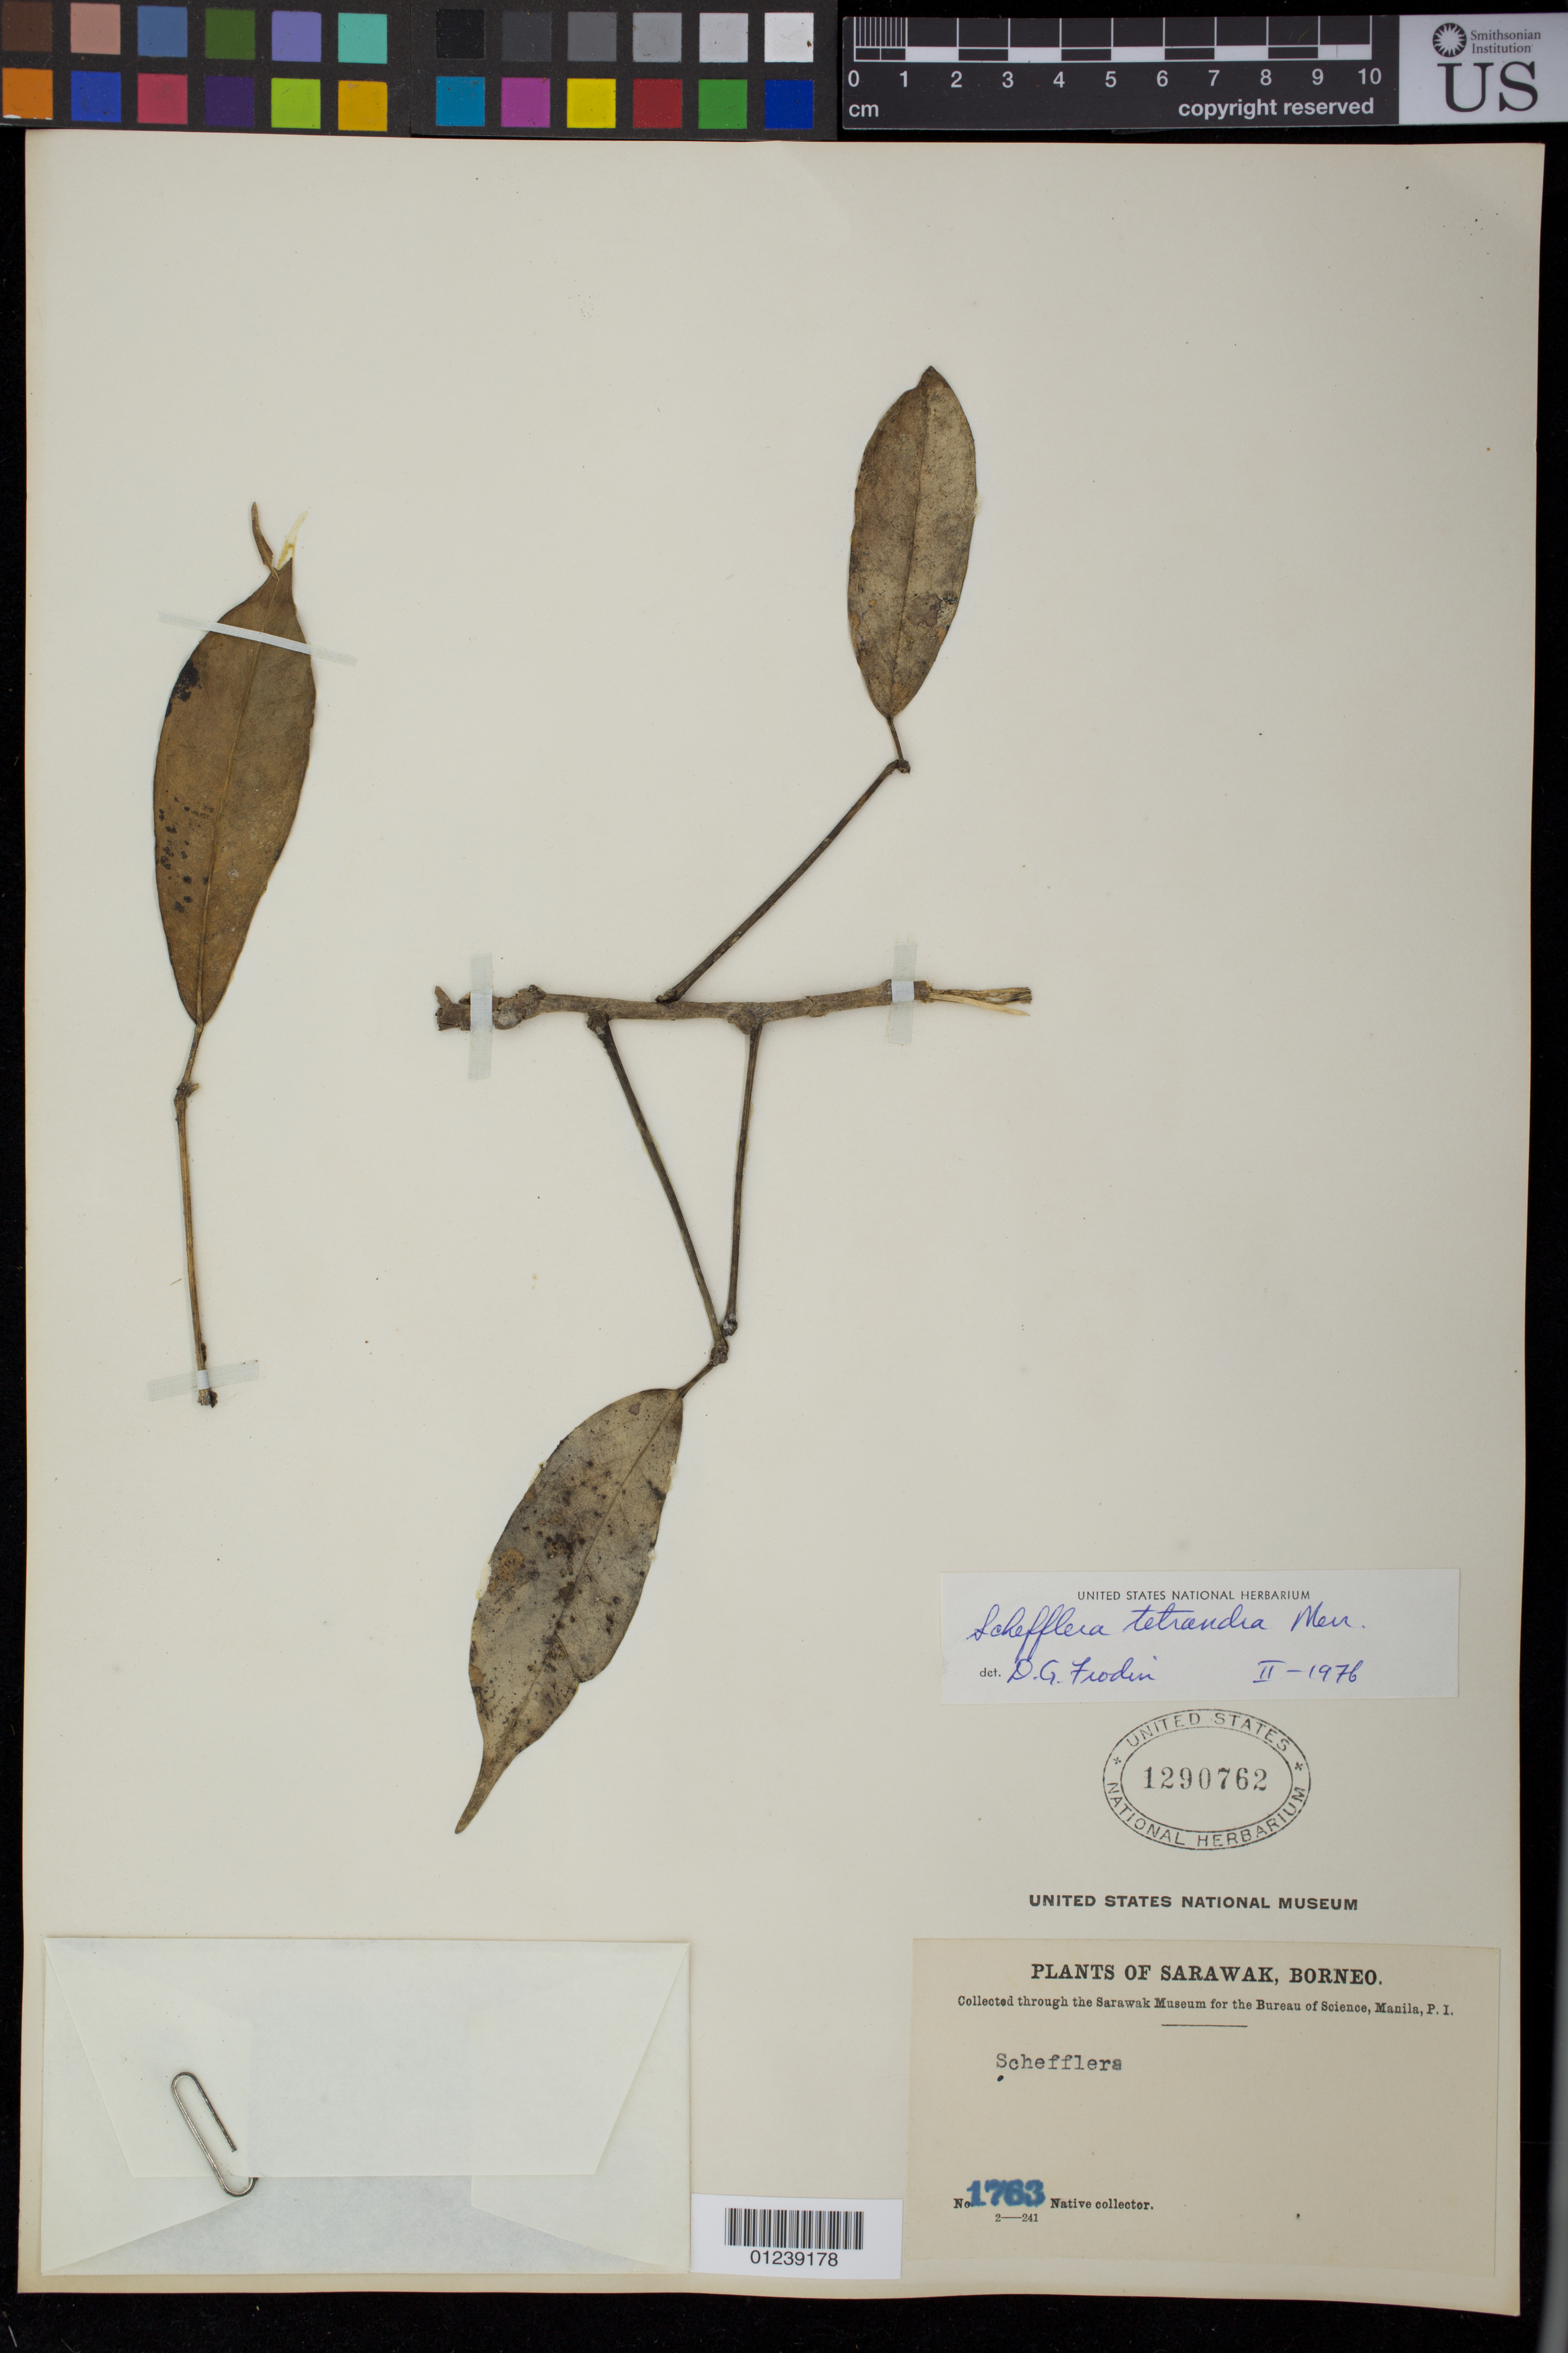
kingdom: Plantae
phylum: Tracheophyta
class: Magnoliopsida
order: Apiales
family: Araliaceae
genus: Heptapleurum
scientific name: Heptapleurum tetrandrum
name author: (Merr.) G. M. Plunkett & Lowry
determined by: Wagner, W. L., (BOT), Smithsonian Institution - National Museum of Natural History (UNITED STATES)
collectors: Native collector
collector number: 1763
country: Malaysia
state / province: Sarawak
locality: Borneo.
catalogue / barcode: US 1290762